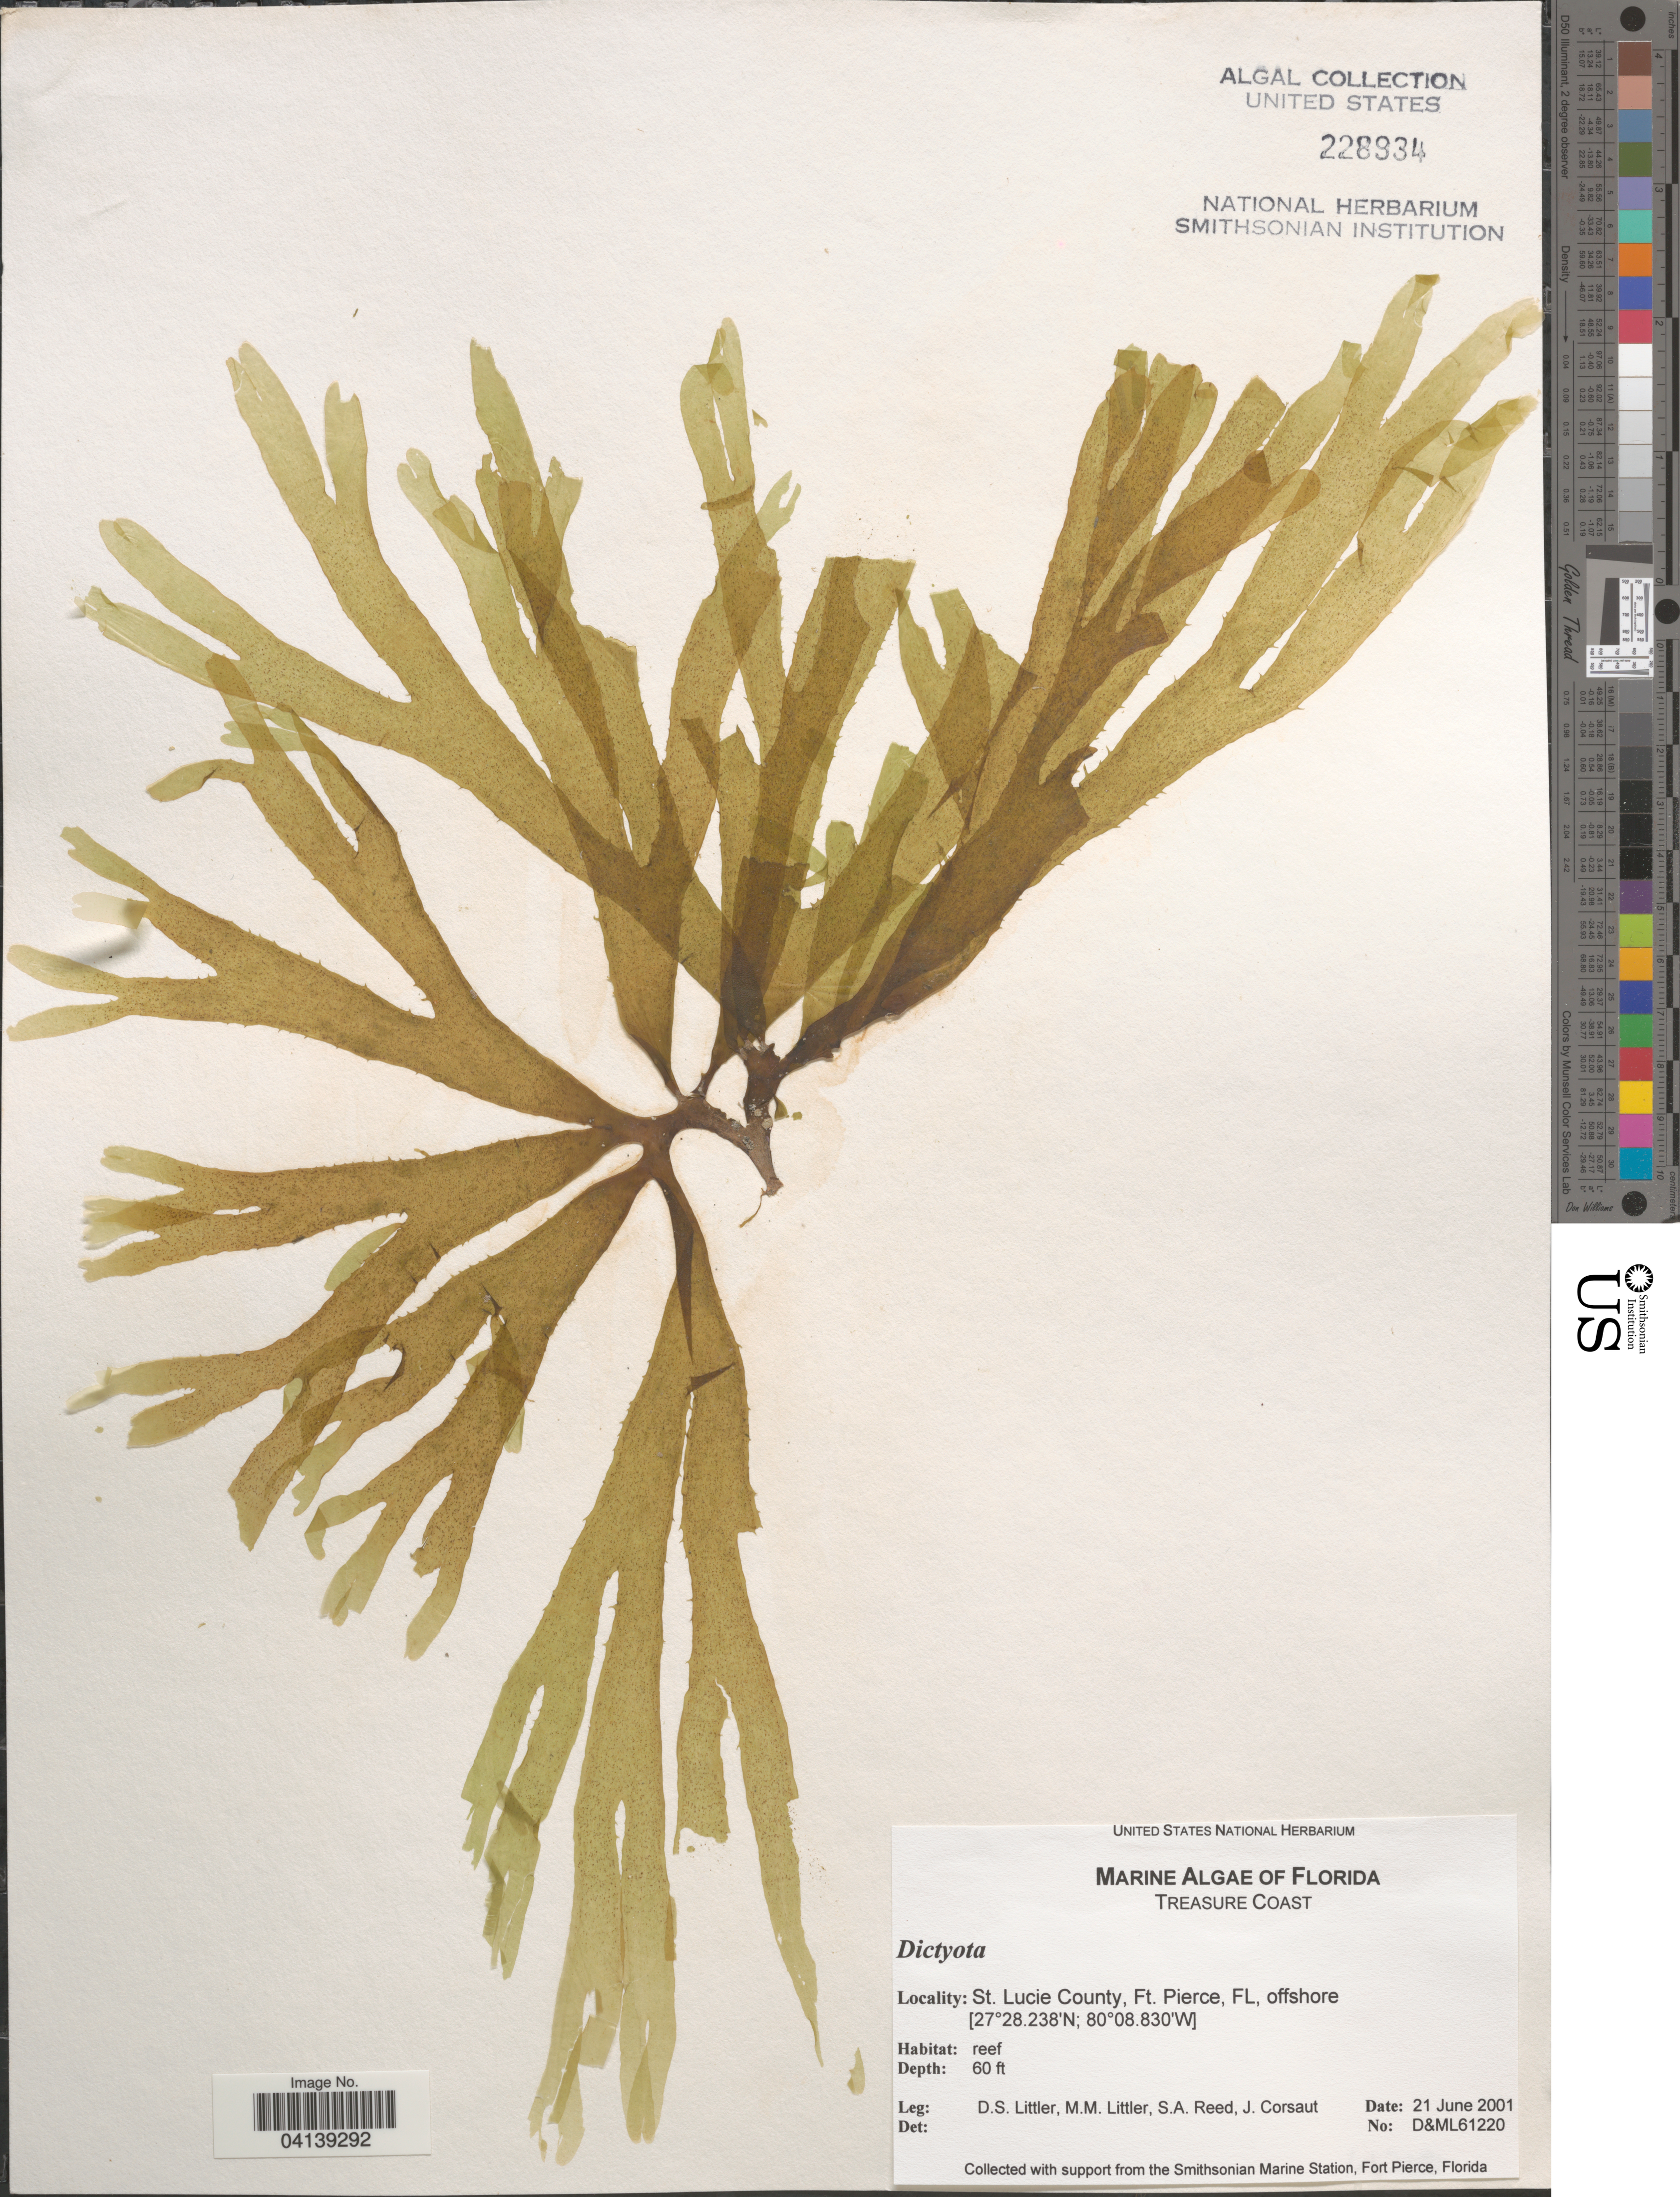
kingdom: Chromista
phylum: Ochrophyta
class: Phaeophyceae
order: Dictyotales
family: Dictyotaceae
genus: Dictyota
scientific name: Dictyota sp.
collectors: D. S. Littler, S. Reed & J. Corsaut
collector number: D&ML61220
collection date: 2001-06-21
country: United States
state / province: Florida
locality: Treasure Coast. St. Lucie County, Ft. Pierce, offshore.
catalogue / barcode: US 228934